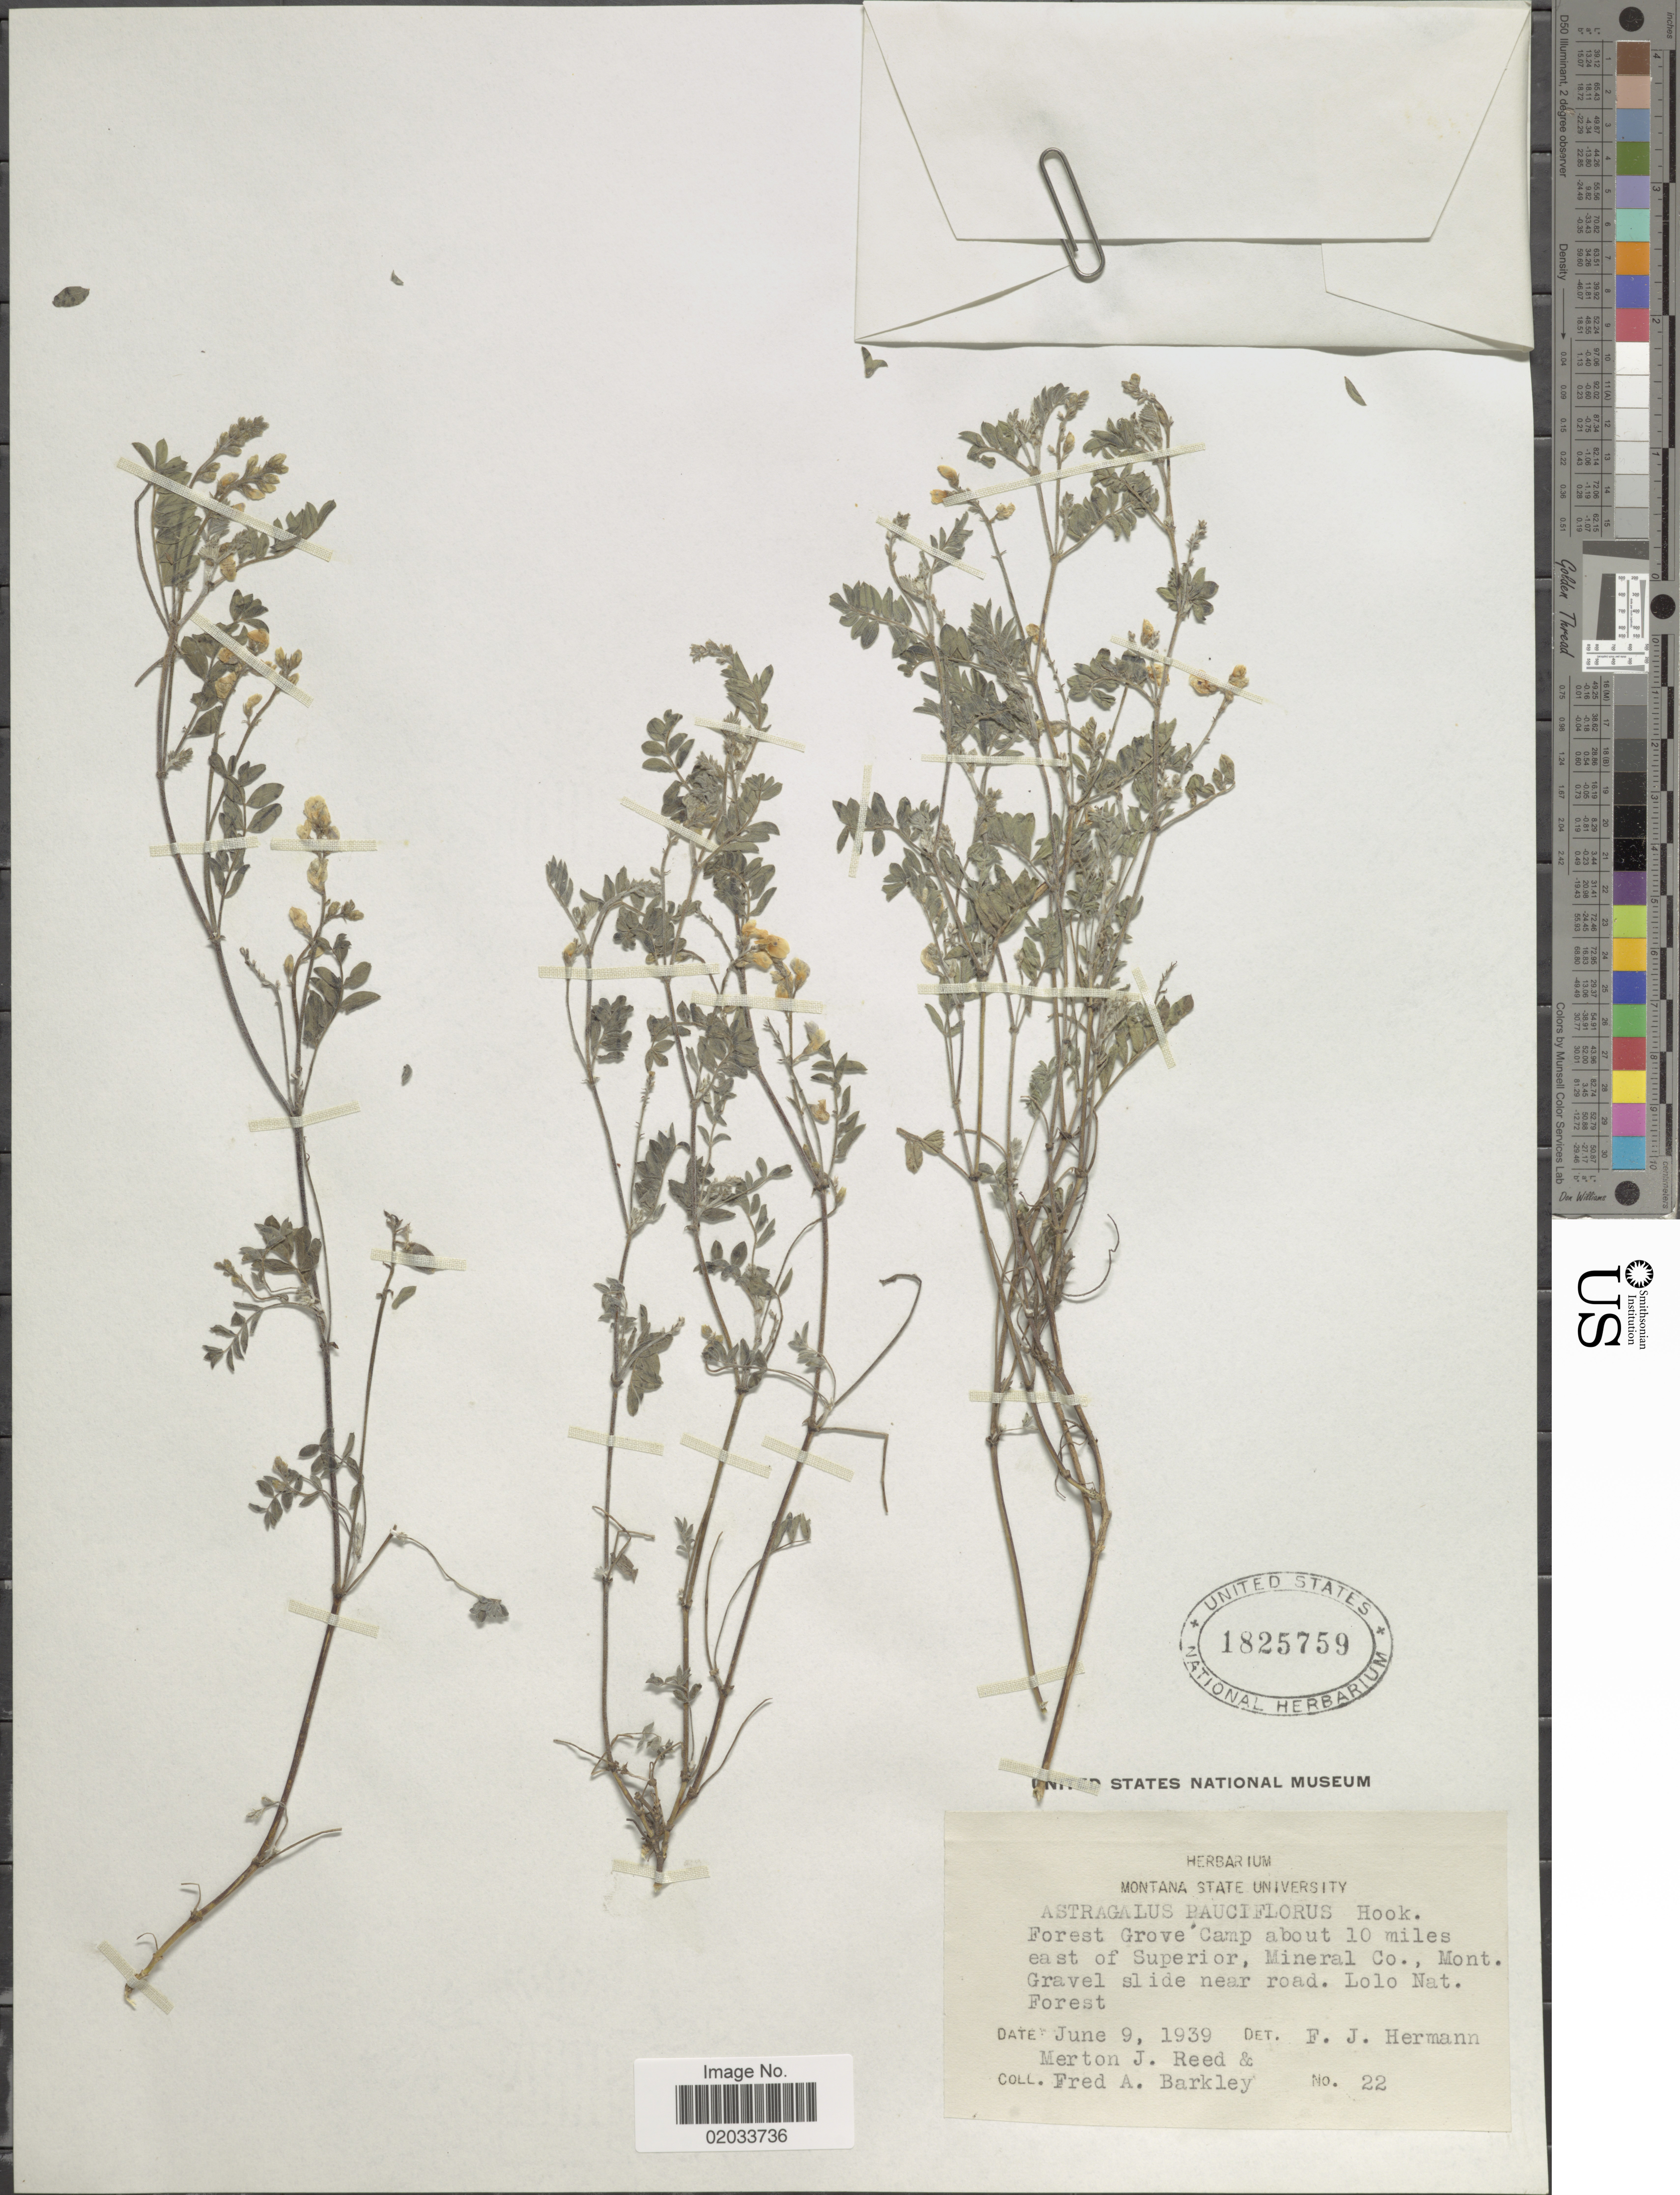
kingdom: Plantae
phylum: Tracheophyta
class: Magnoliopsida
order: Fabales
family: Fabaceae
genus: Astragalus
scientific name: Astragalus pauciflorus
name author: A. Gray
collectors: M. Reed & F. A. Barkley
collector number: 22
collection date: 1939-06-09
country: United States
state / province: Montana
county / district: Mineral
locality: Forest Grove Camp about 10 mi. E of Superior, Gravel slide near road. Lolo Nat Forest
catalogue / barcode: US 1825759